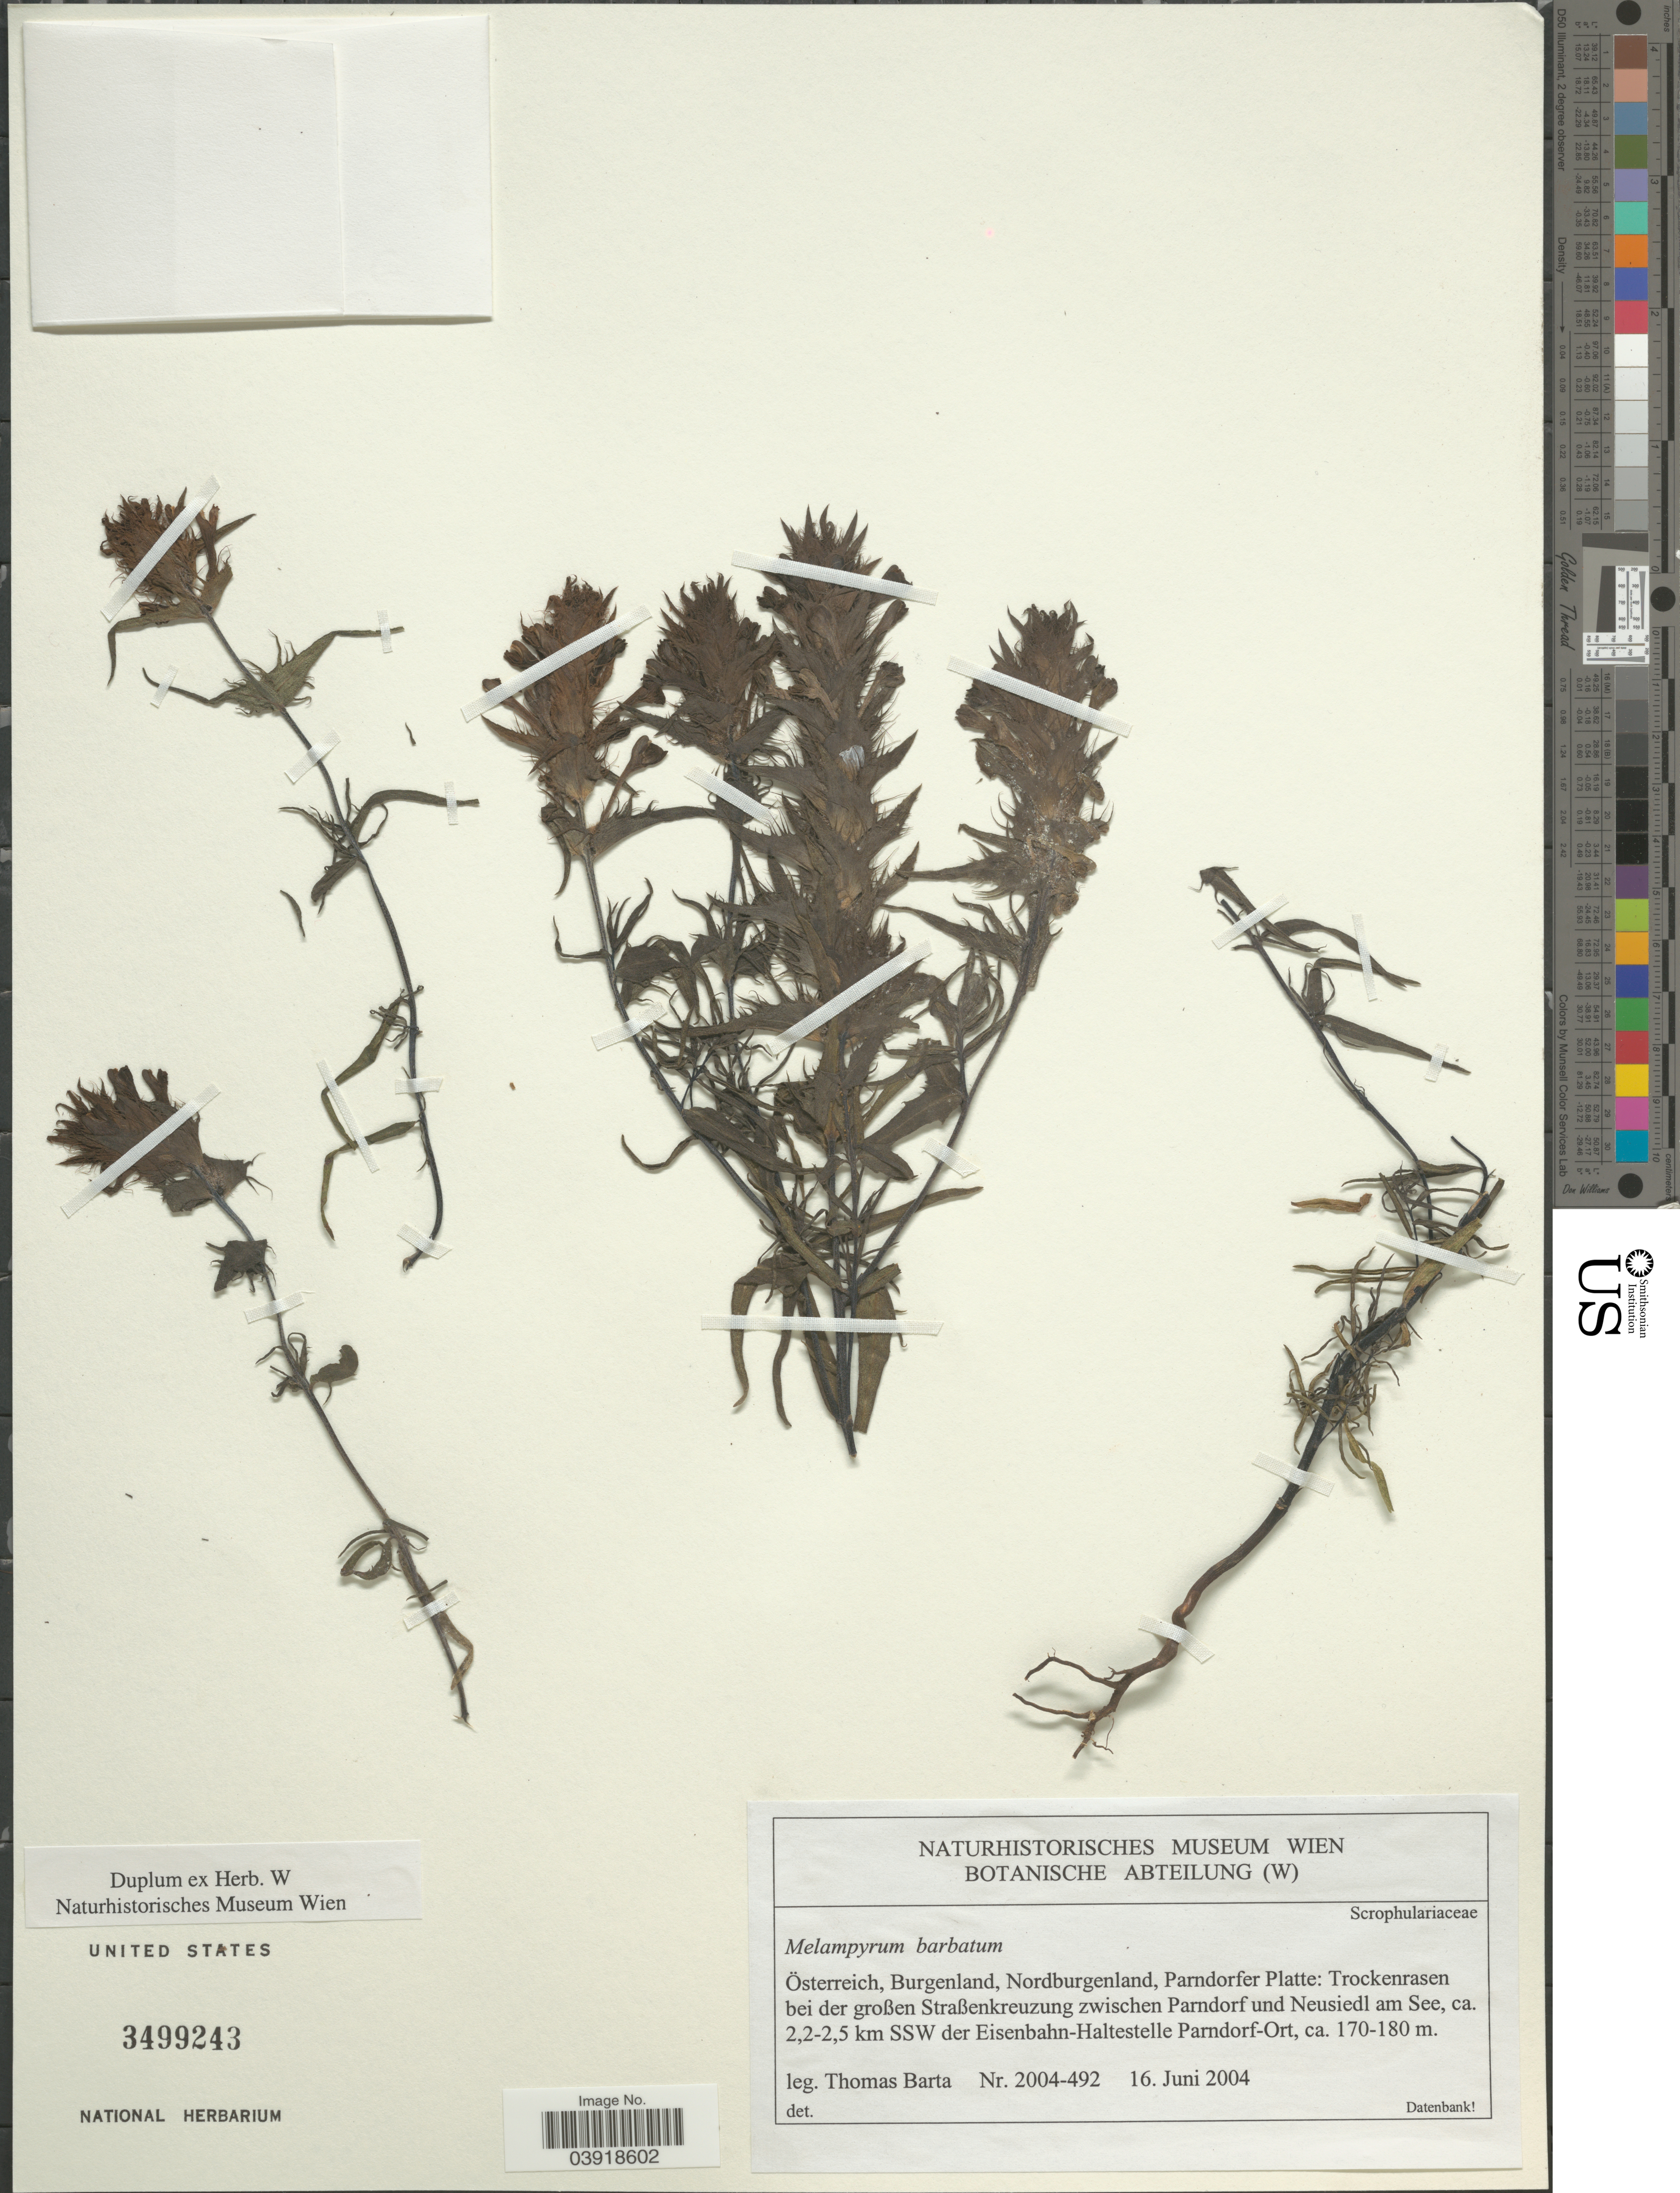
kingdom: Plantae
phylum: Tracheophyta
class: Magnoliopsida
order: Lamiales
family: Orobanchaceae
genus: Melampyrum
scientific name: Melampyrum barbatum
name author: Waldst. & Kit. ex Willd.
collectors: T. Barta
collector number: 2004-492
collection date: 2004-06-16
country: Austria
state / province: Burgenland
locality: Österreich, Burgenland, Nordburgenland, Parndorfer Platte: Trockenrasen bei der großen Straßenkreuzung zwischen Parndorf und Neusiedl am See, ca. 2.2-2.5 km SSW der Eisenbahn-Haltestelle Parndorf-Ort.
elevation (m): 170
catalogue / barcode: US 3499243